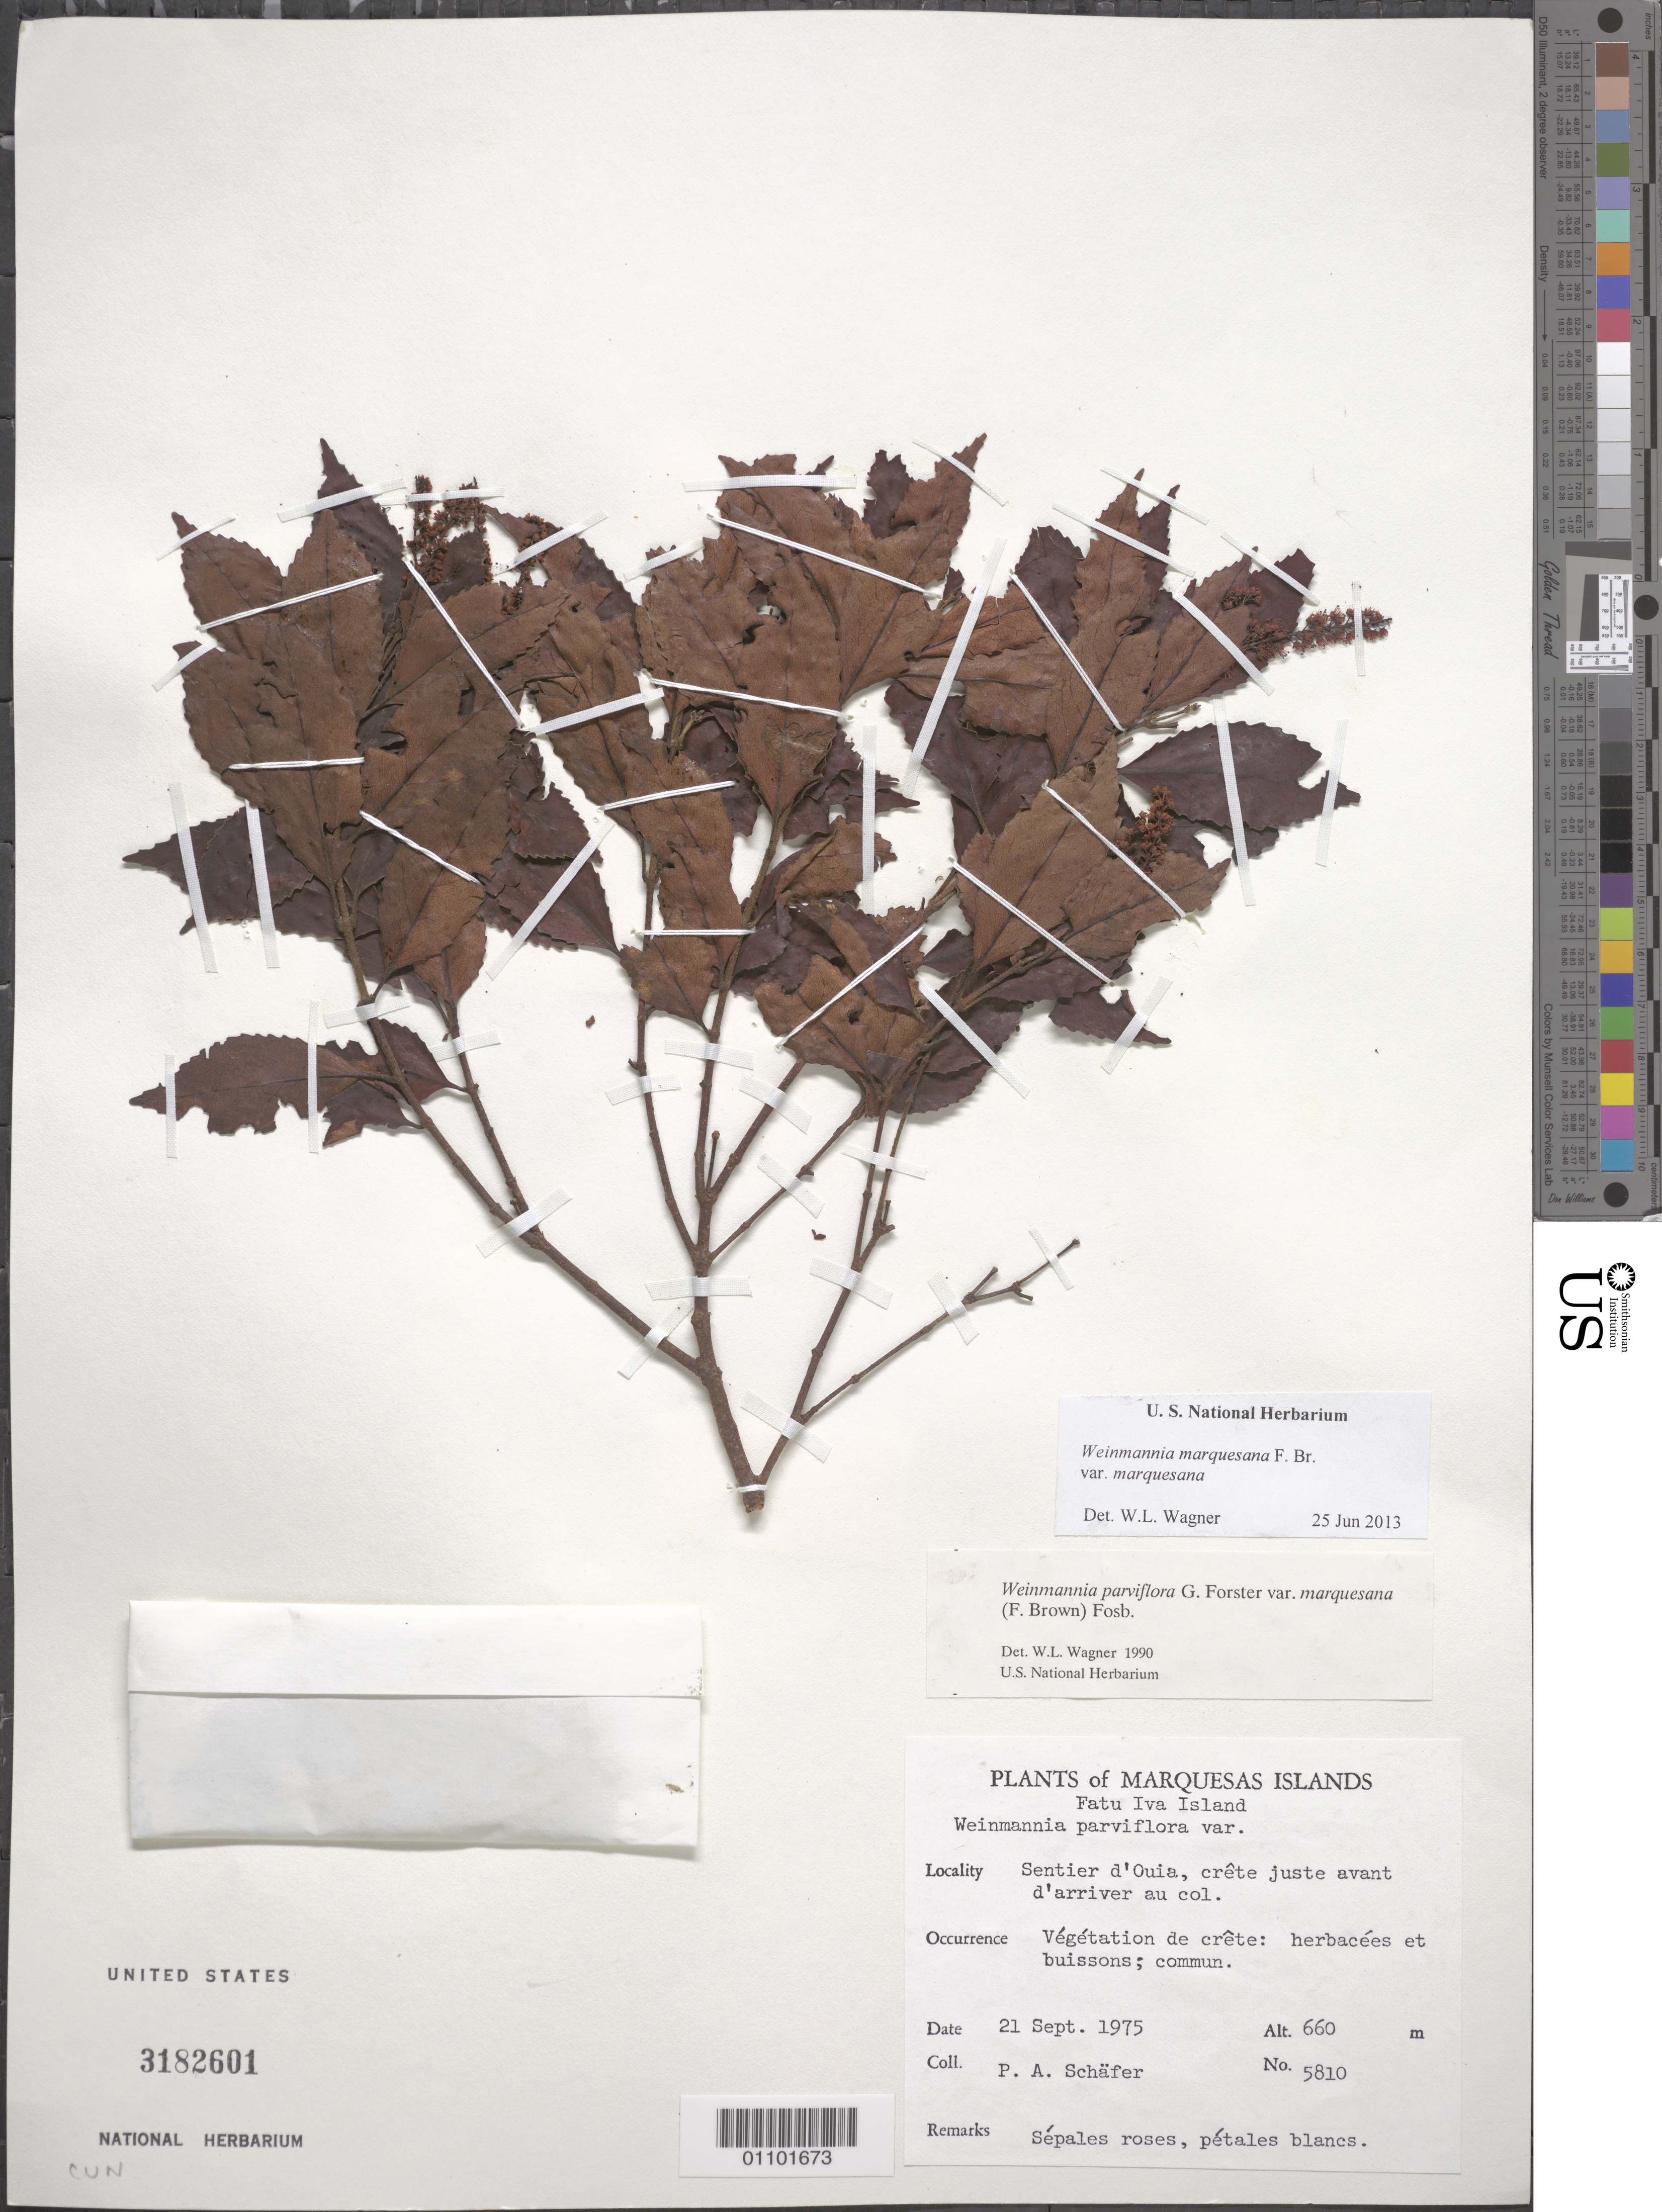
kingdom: Plantae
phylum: Tracheophyta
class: Magnoliopsida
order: Oxalidales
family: Cunoniaceae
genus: Pterophylla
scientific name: Pterophylla marquesana var. marquesana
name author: (F. Br.) Pillon & H.C. Hopkins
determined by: Wagner, W. L., (BOT), Smithsonian Institution - National Museum of Natural History (UNITED STATES)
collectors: P. A. Schäfer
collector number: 5810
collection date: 1975-09-21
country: French Polynesia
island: Fatu Hiva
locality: Sentier d'Ouia, crête juste avant d'arriver au col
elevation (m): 660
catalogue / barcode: US 3182601